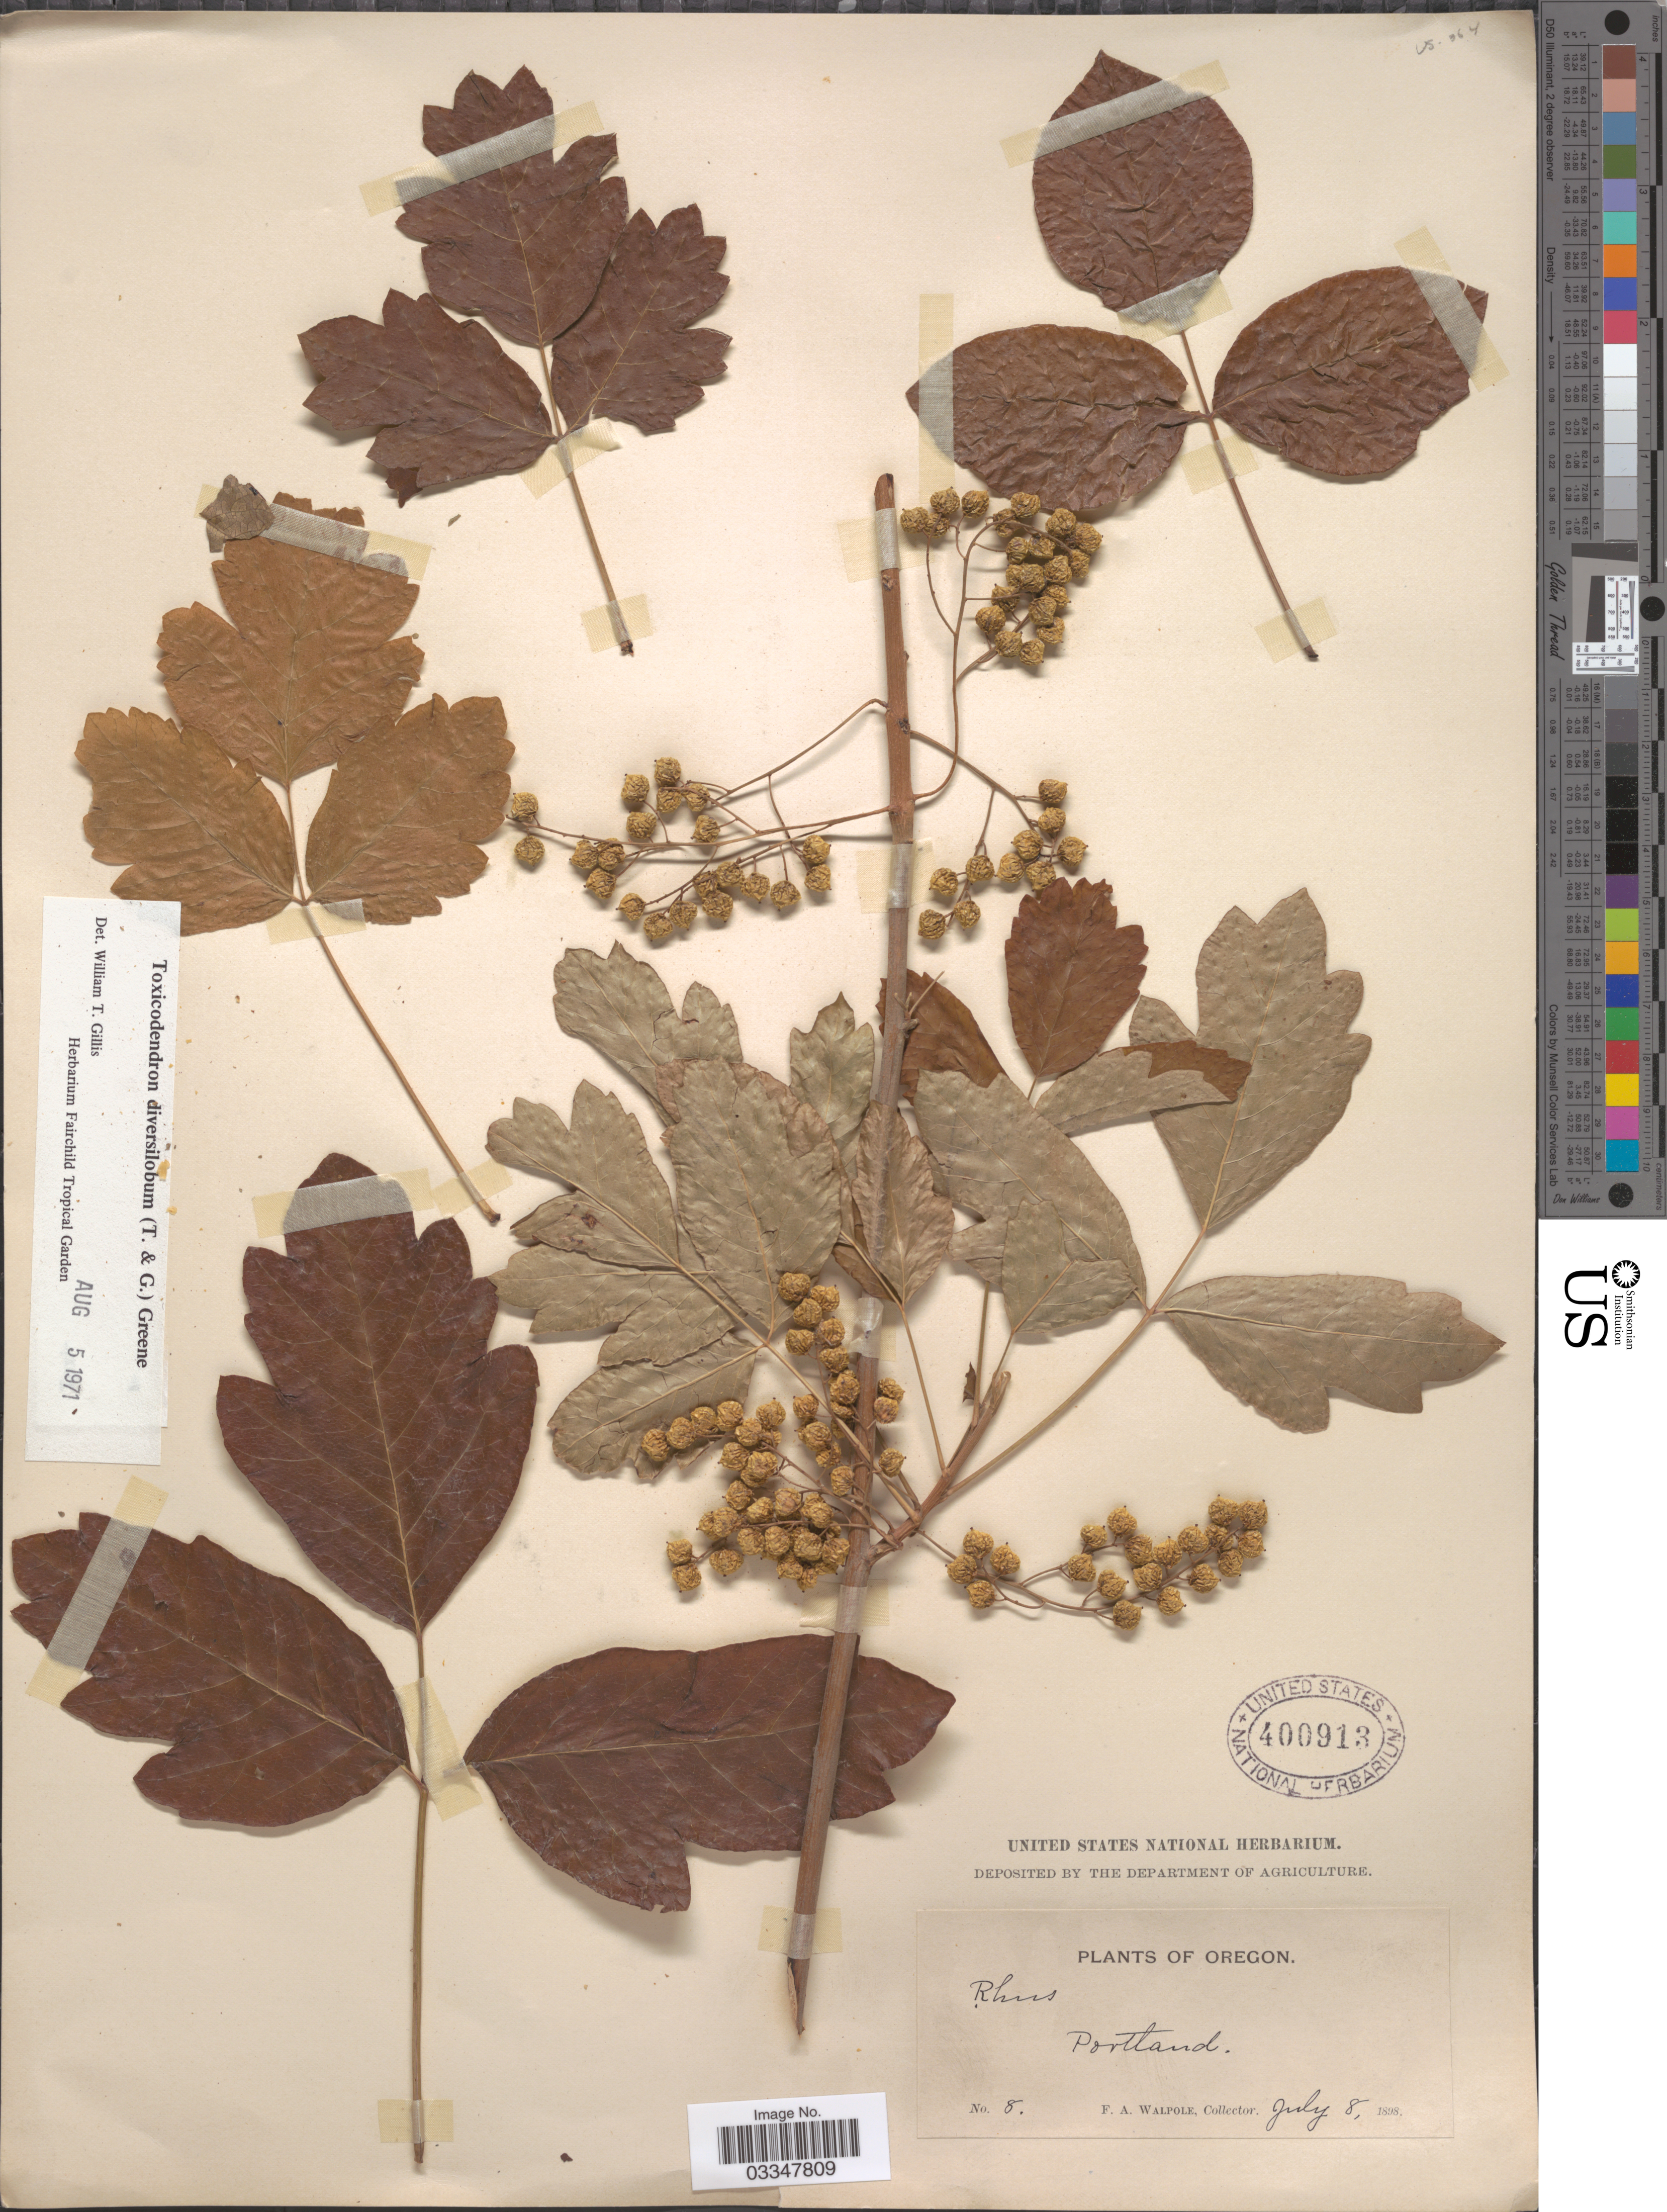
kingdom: Plantae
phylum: Tracheophyta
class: Magnoliopsida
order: Sapindales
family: Anacardiaceae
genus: Toxicodendron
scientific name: Toxicodendron diversilobum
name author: (Torr. & A. Gray) Greene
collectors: F. Walpole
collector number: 8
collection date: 1898-07-08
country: United States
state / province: Oregon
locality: Portland.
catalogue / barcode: US 400913